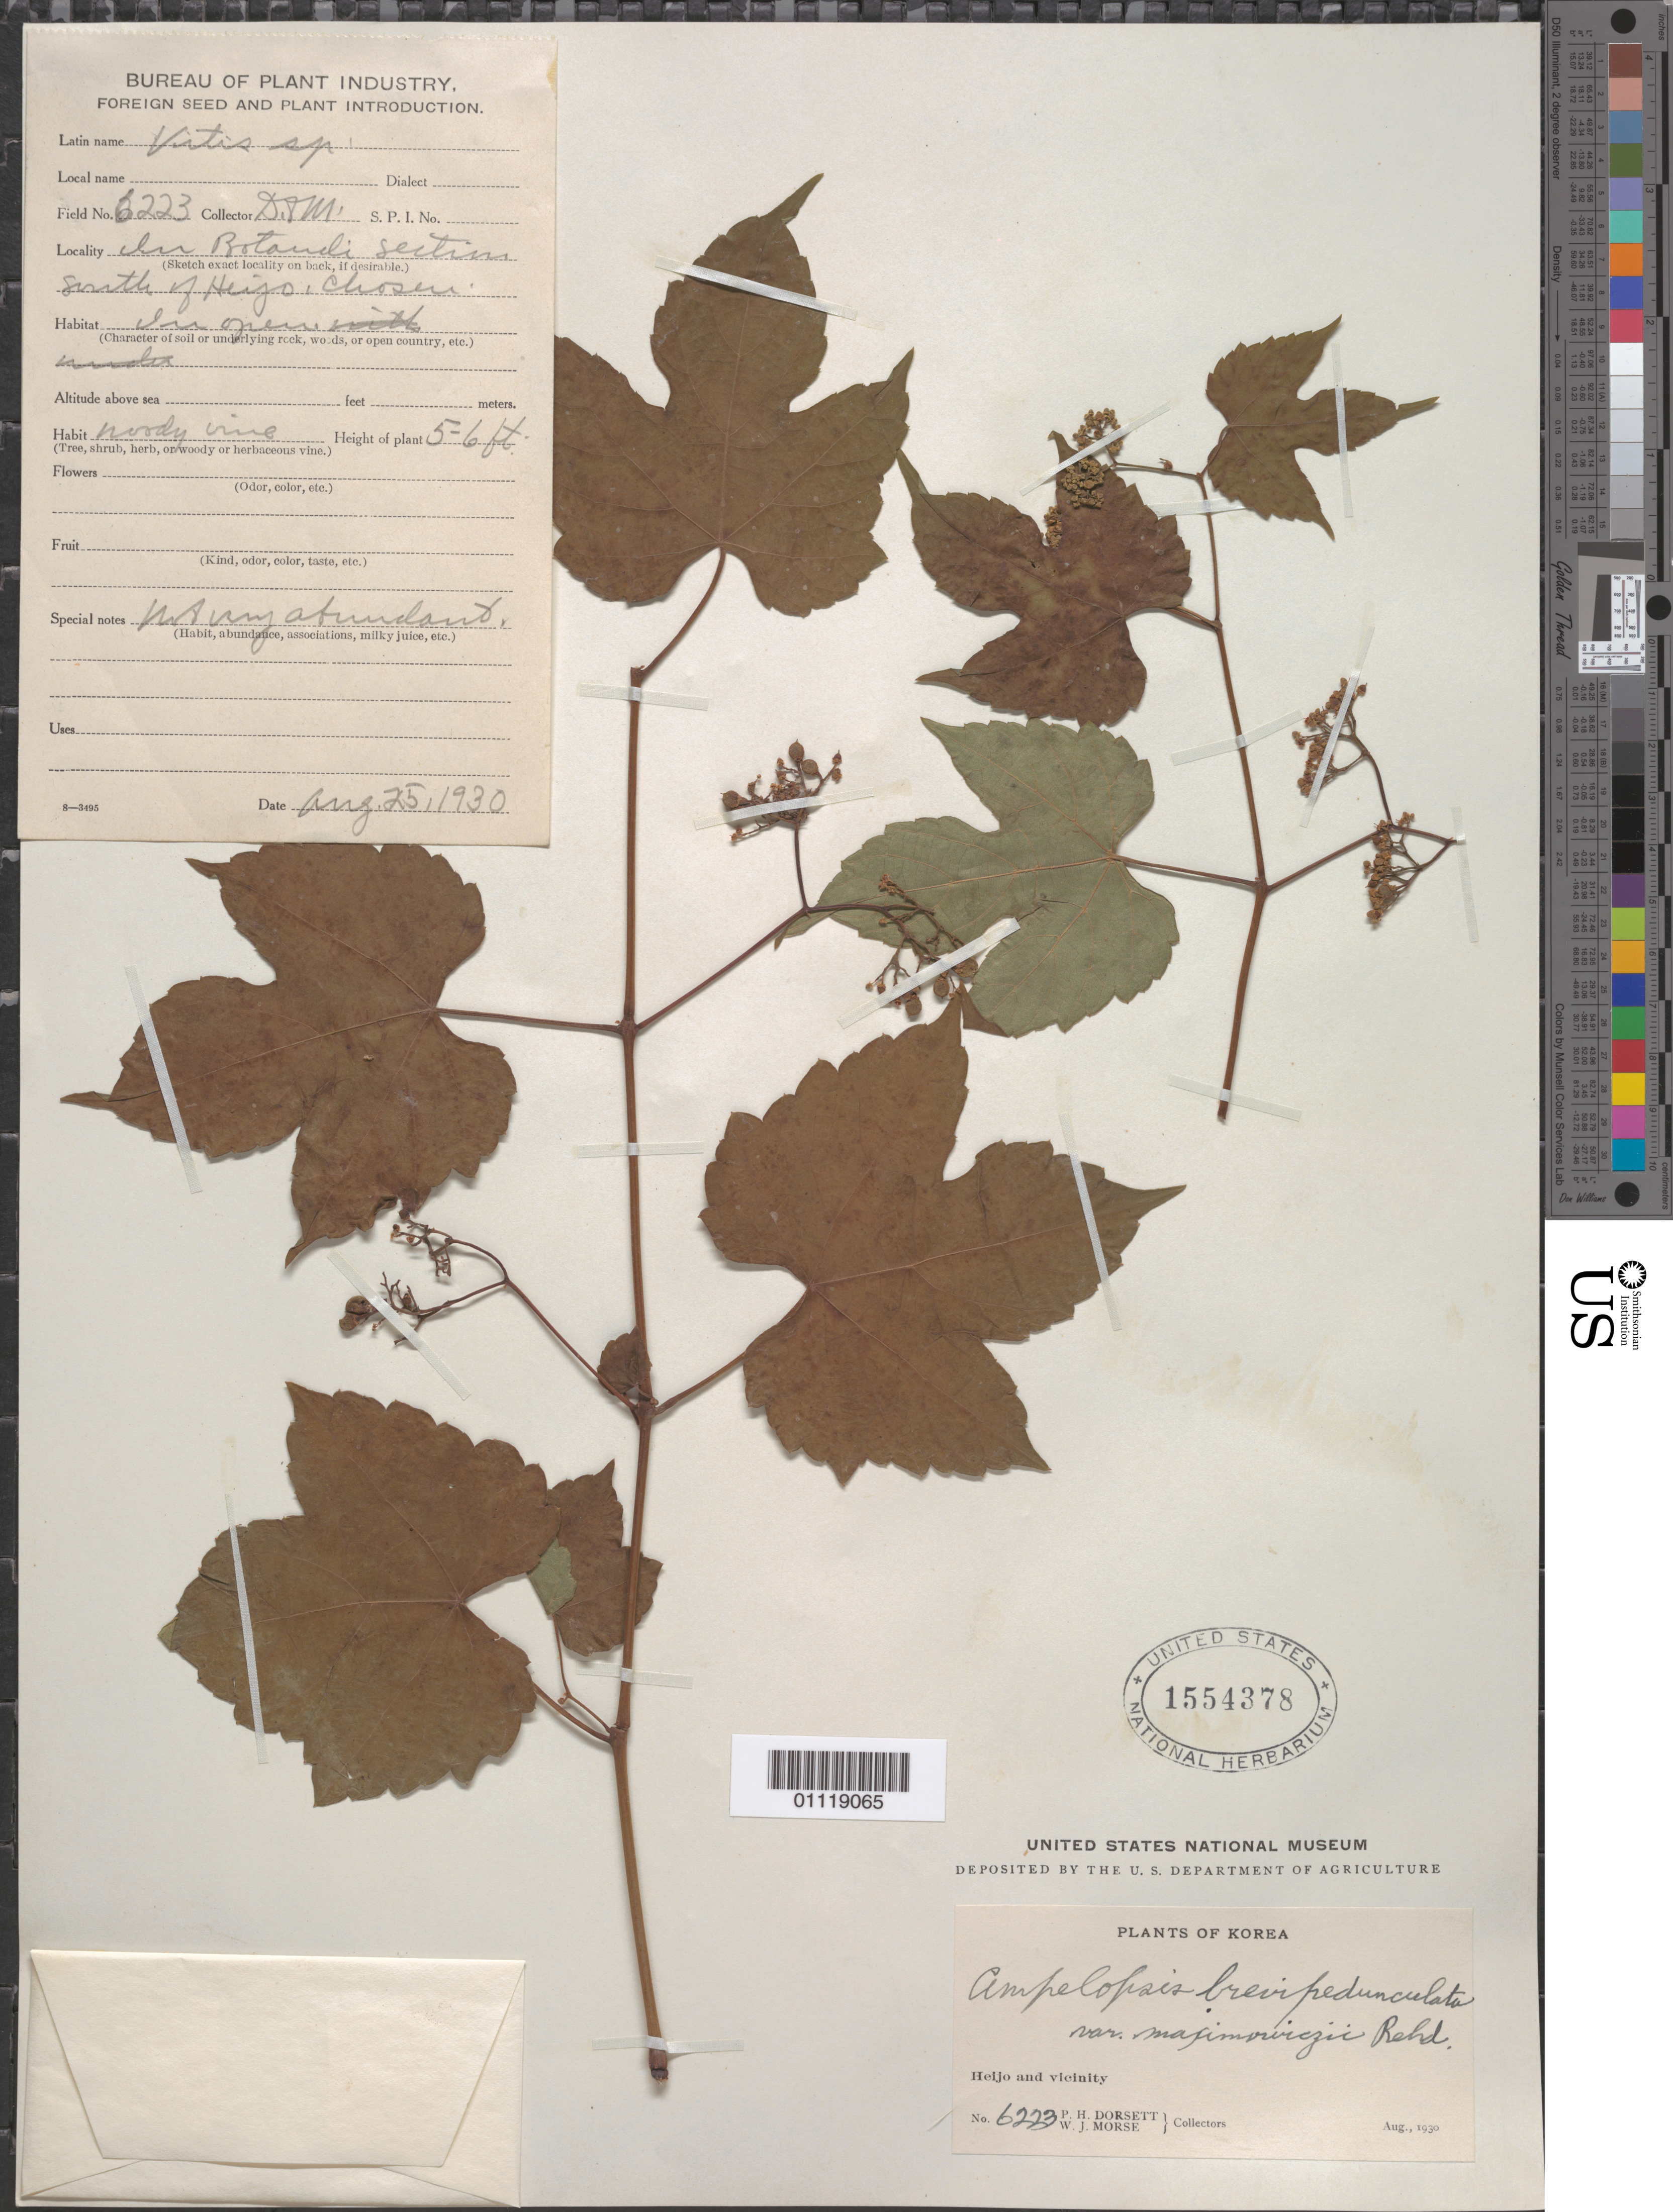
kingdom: Plantae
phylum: Tracheophyta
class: Magnoliopsida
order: Vitales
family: Vitaceae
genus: Ampelopsis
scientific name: Ampelopsis brevipedunculata var. maximowiczii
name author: (Regel) Rehder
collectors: P. H. Dorsett & W. J. Morse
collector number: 6223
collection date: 1930-08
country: North Korea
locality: Heijo and vicinity.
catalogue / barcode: US 1554378